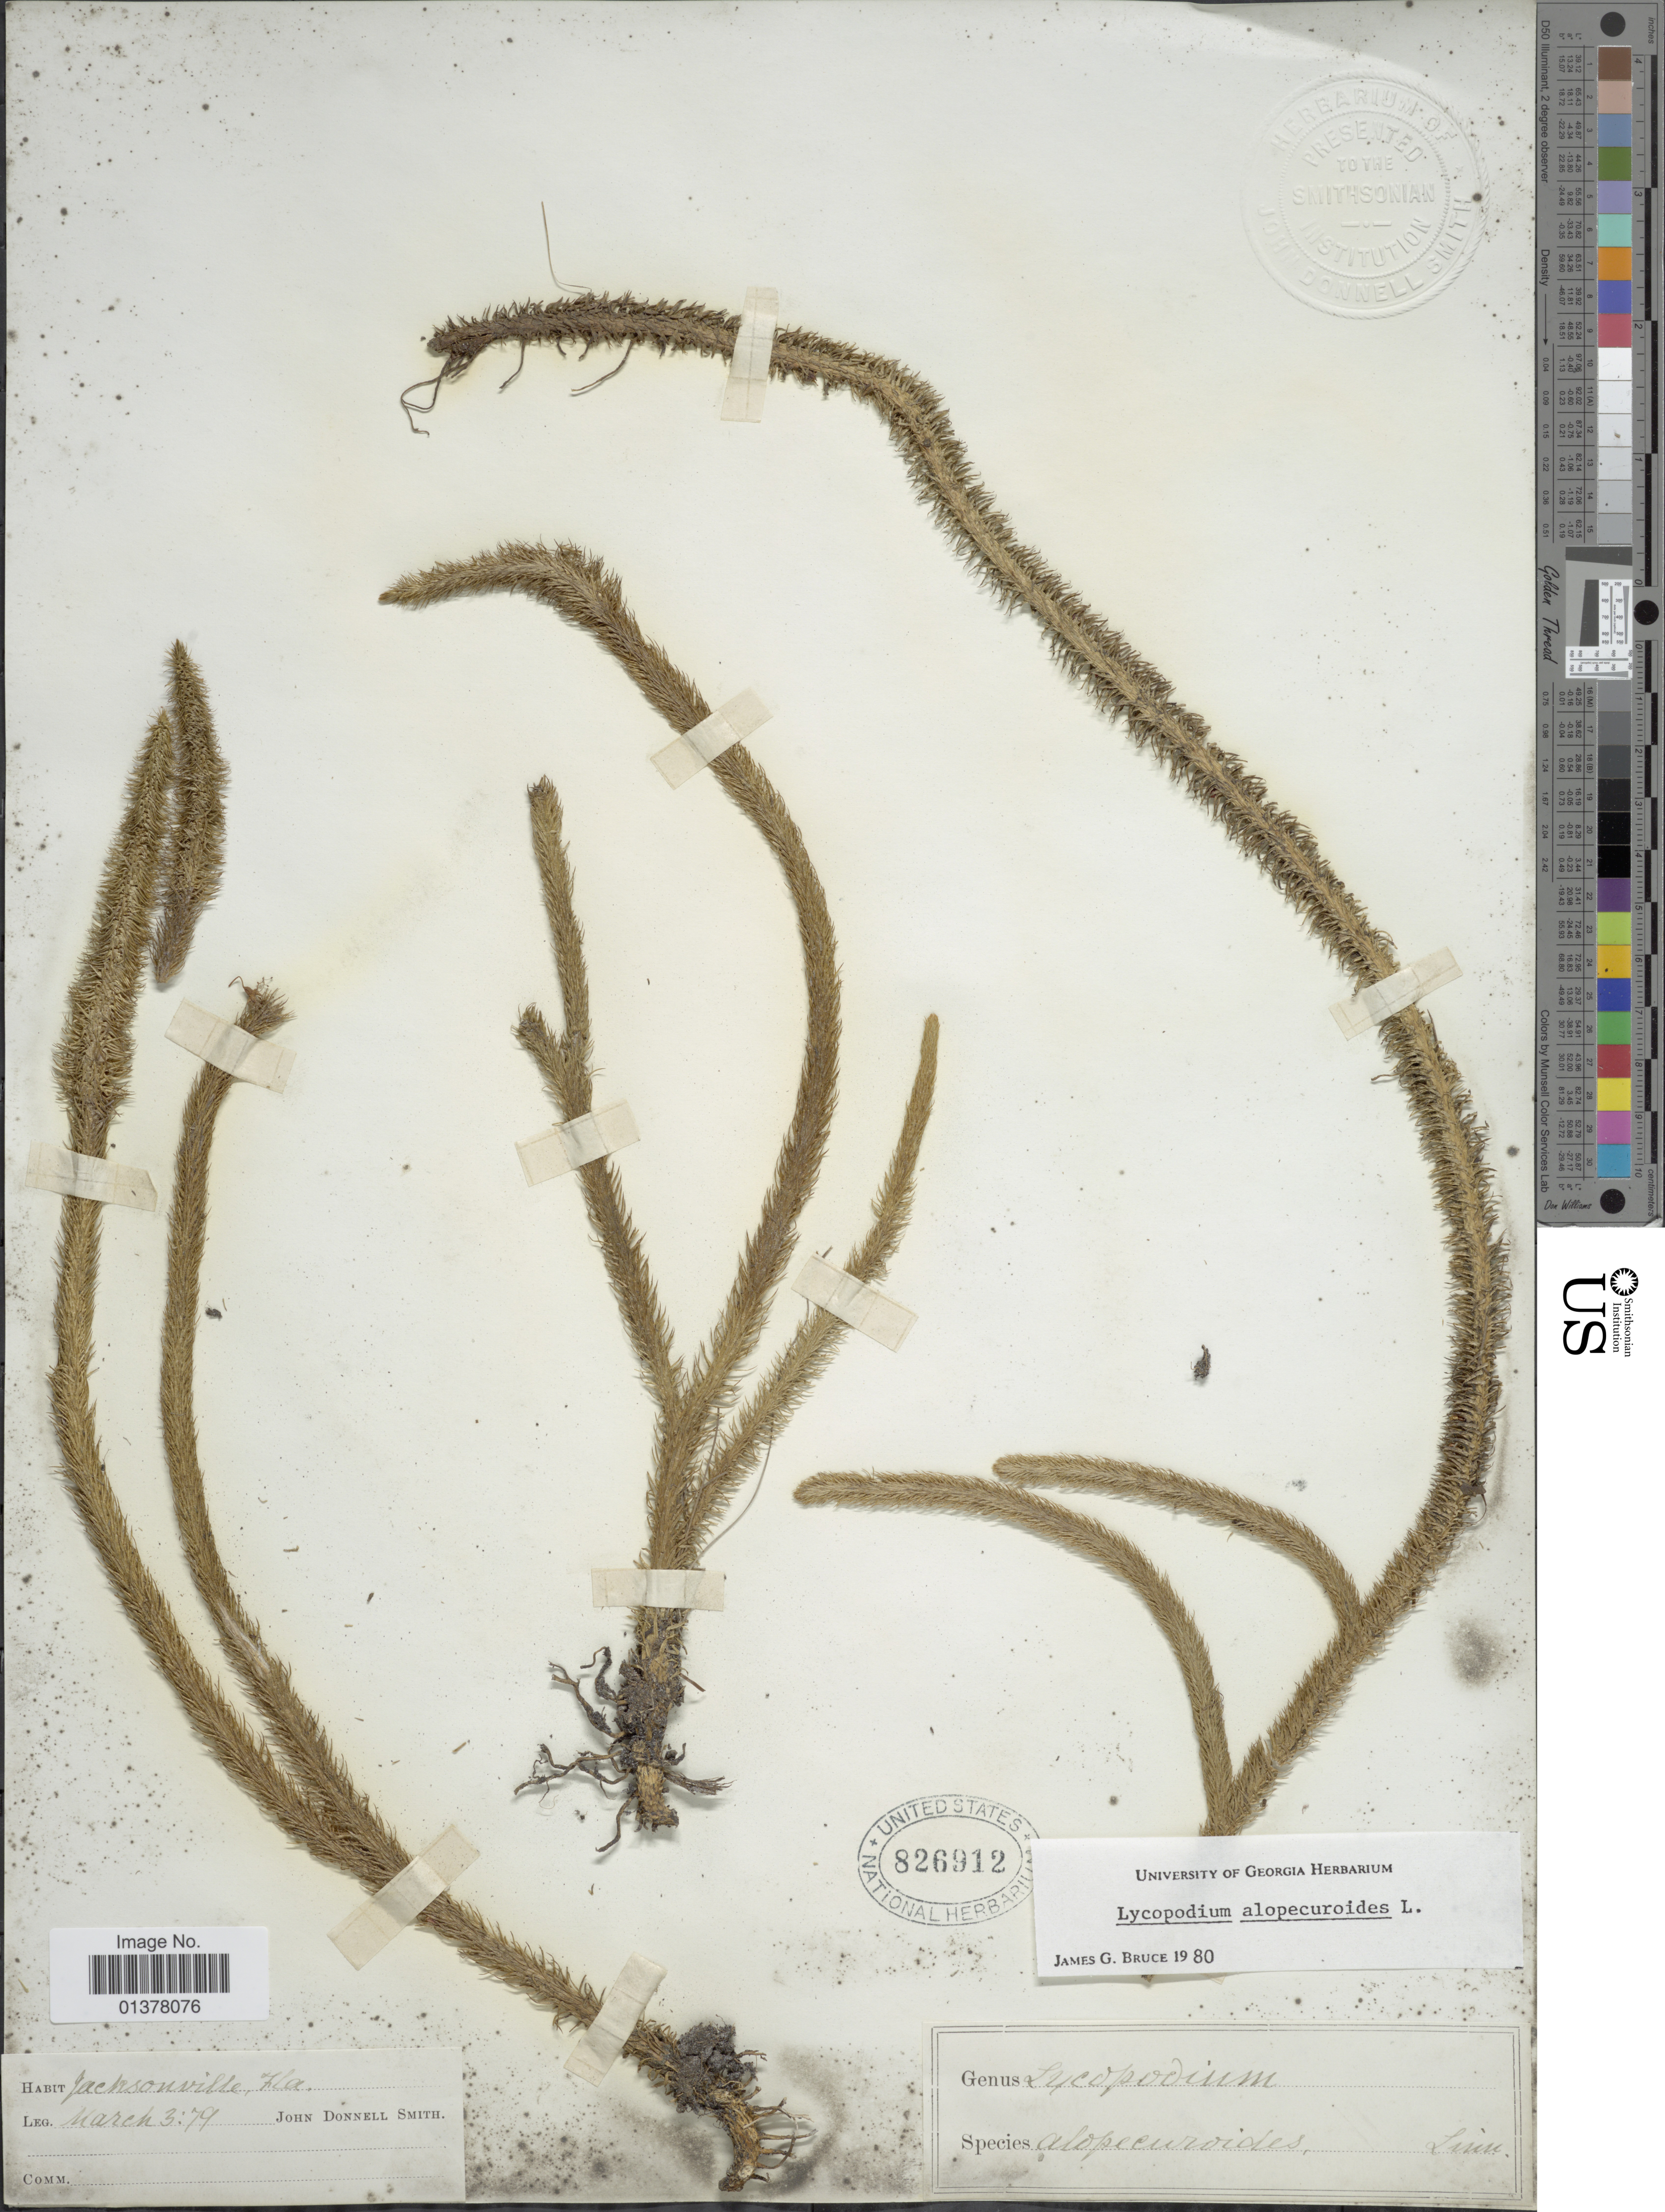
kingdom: Plantae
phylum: Tracheophyta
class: Lycopodiopsida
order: Lycopodiales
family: Lycopodiaceae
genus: Lycopodiella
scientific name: Lycopodiella alopecuroides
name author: (L.) Cranfill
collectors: J. Donnell Smith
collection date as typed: Transcribed d/m/y: 3/3/79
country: United States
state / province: Florida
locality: Jacksonville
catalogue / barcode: US 826912